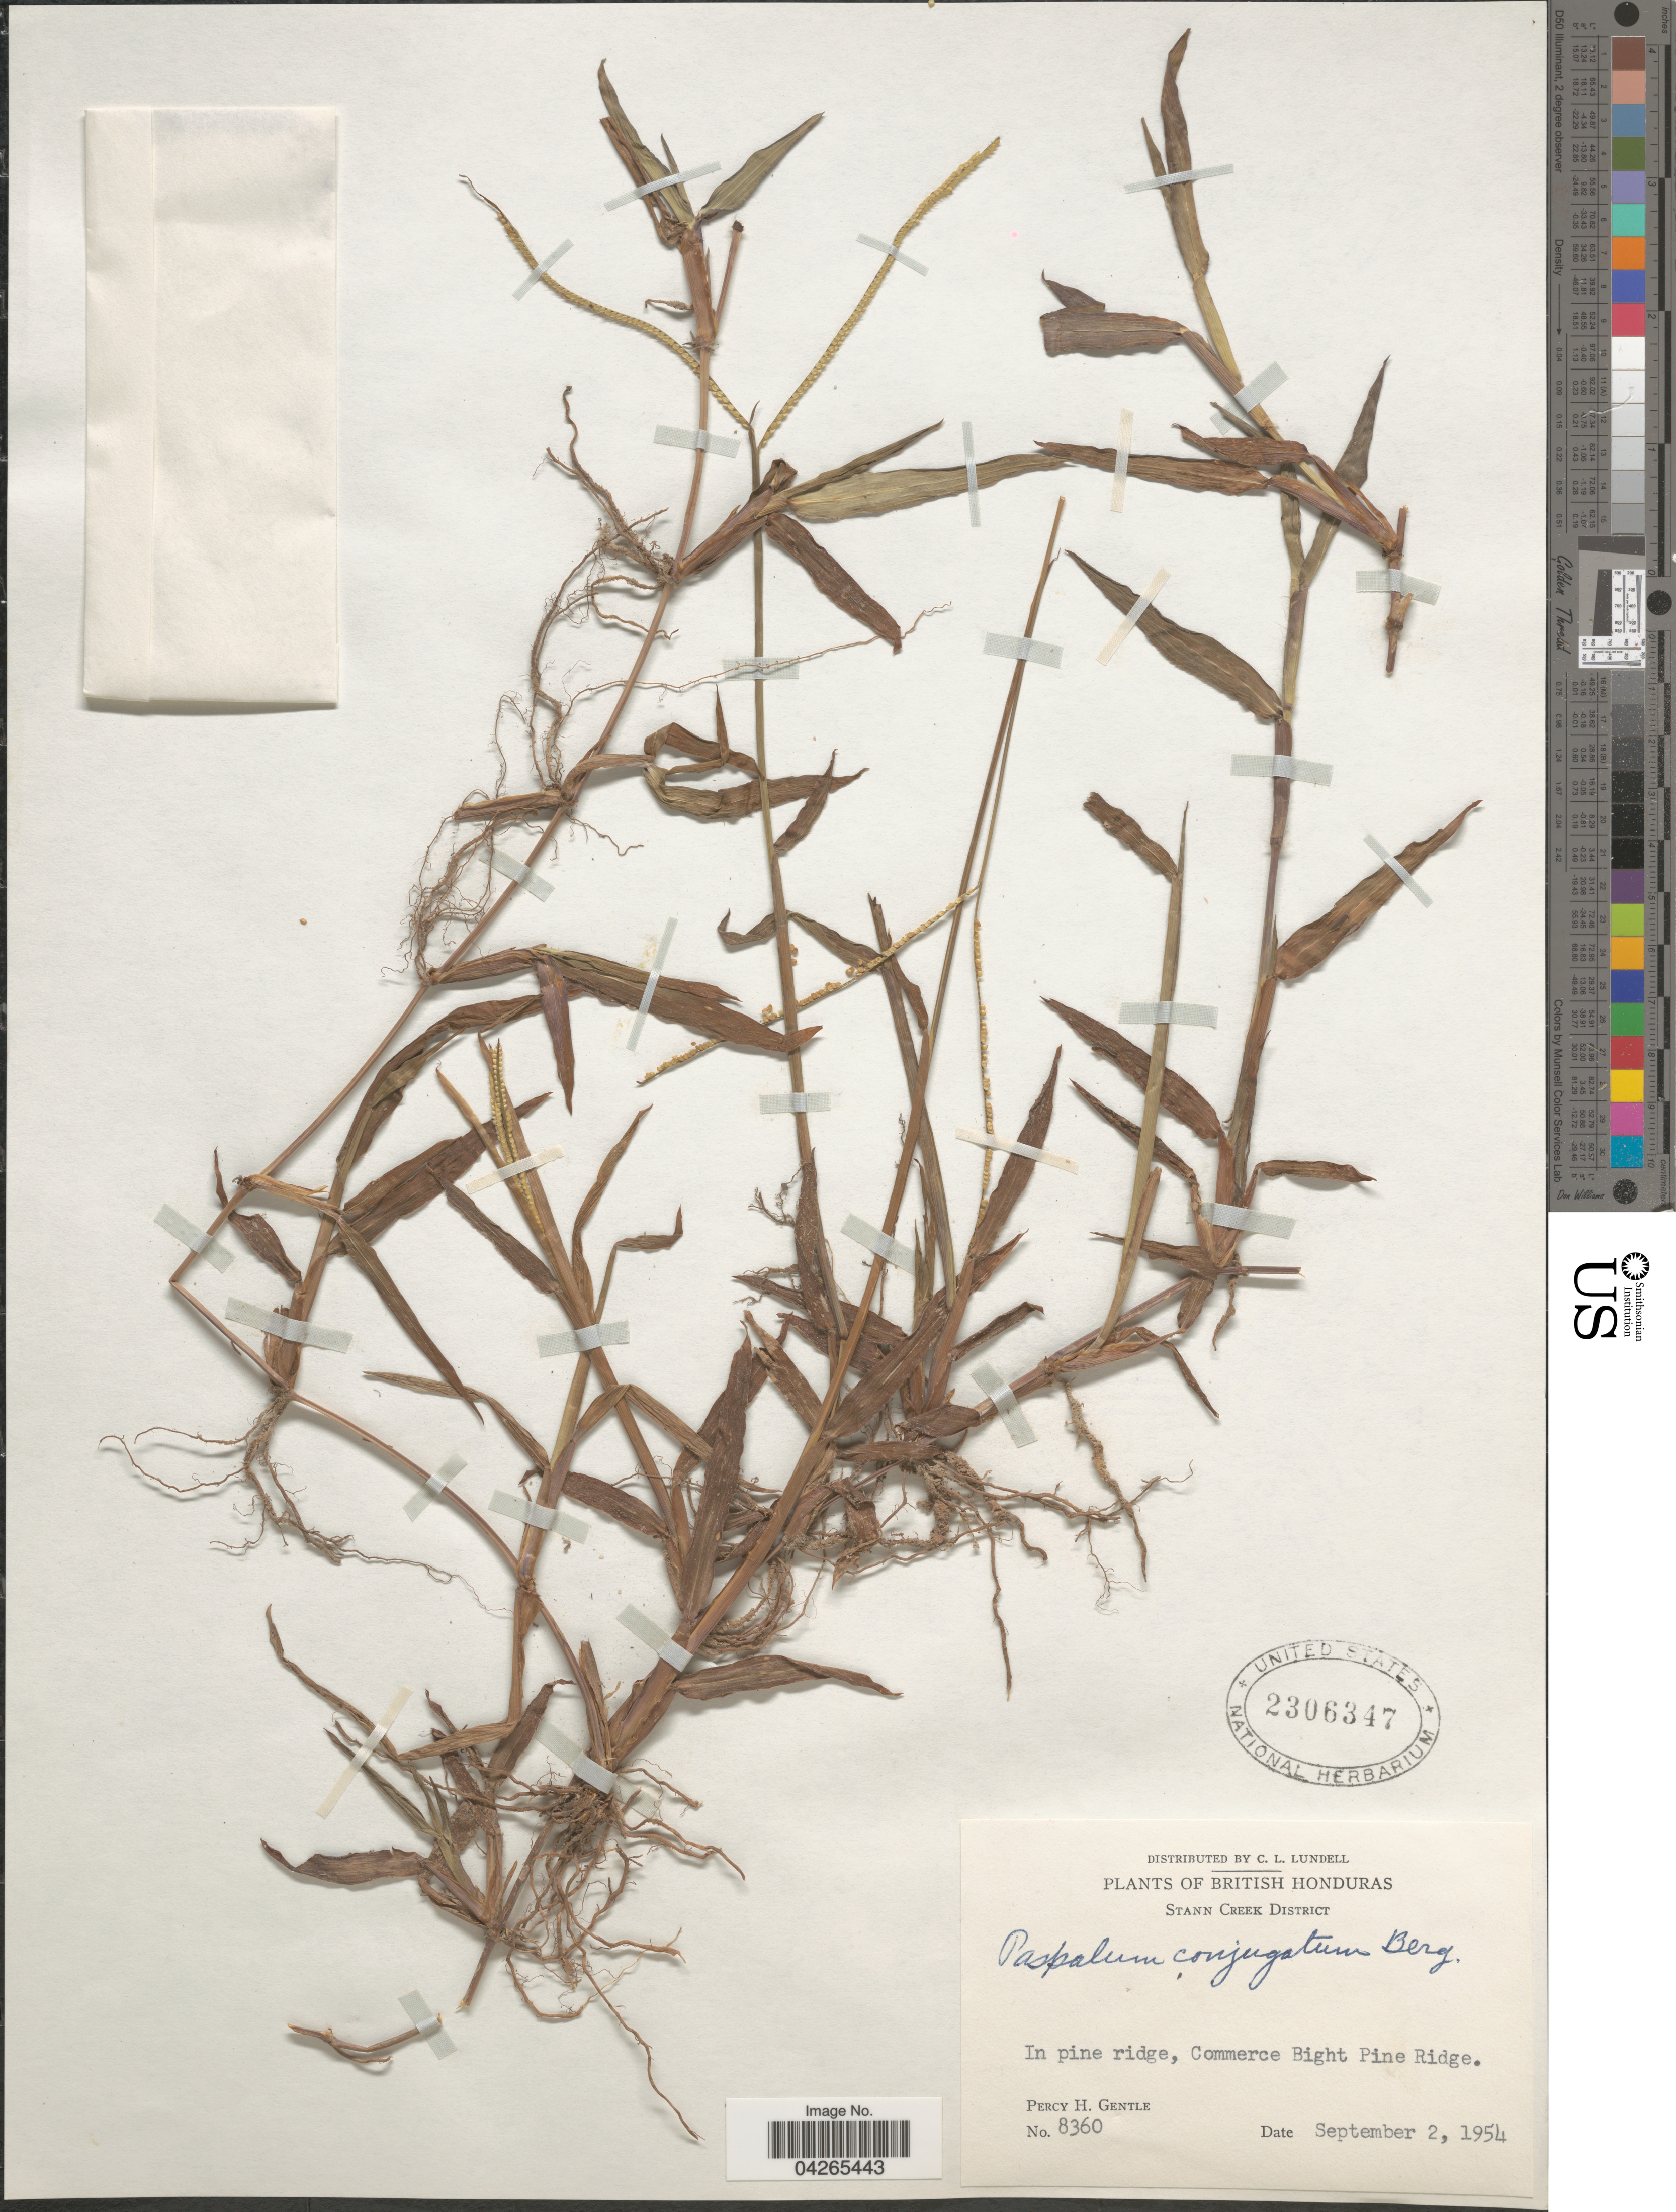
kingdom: Plantae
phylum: Tracheophyta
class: Liliopsida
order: Poales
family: Poaceae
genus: Paspalum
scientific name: Paspalum conjugatum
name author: P.J. Bergius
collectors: P. H. Gentle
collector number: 8360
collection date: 1954-09-02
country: Belize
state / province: Stann Creek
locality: British Honduras. Stann Creek District. In pine ridge, Commerce Bight Pine Ridge.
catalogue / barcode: US 2306347